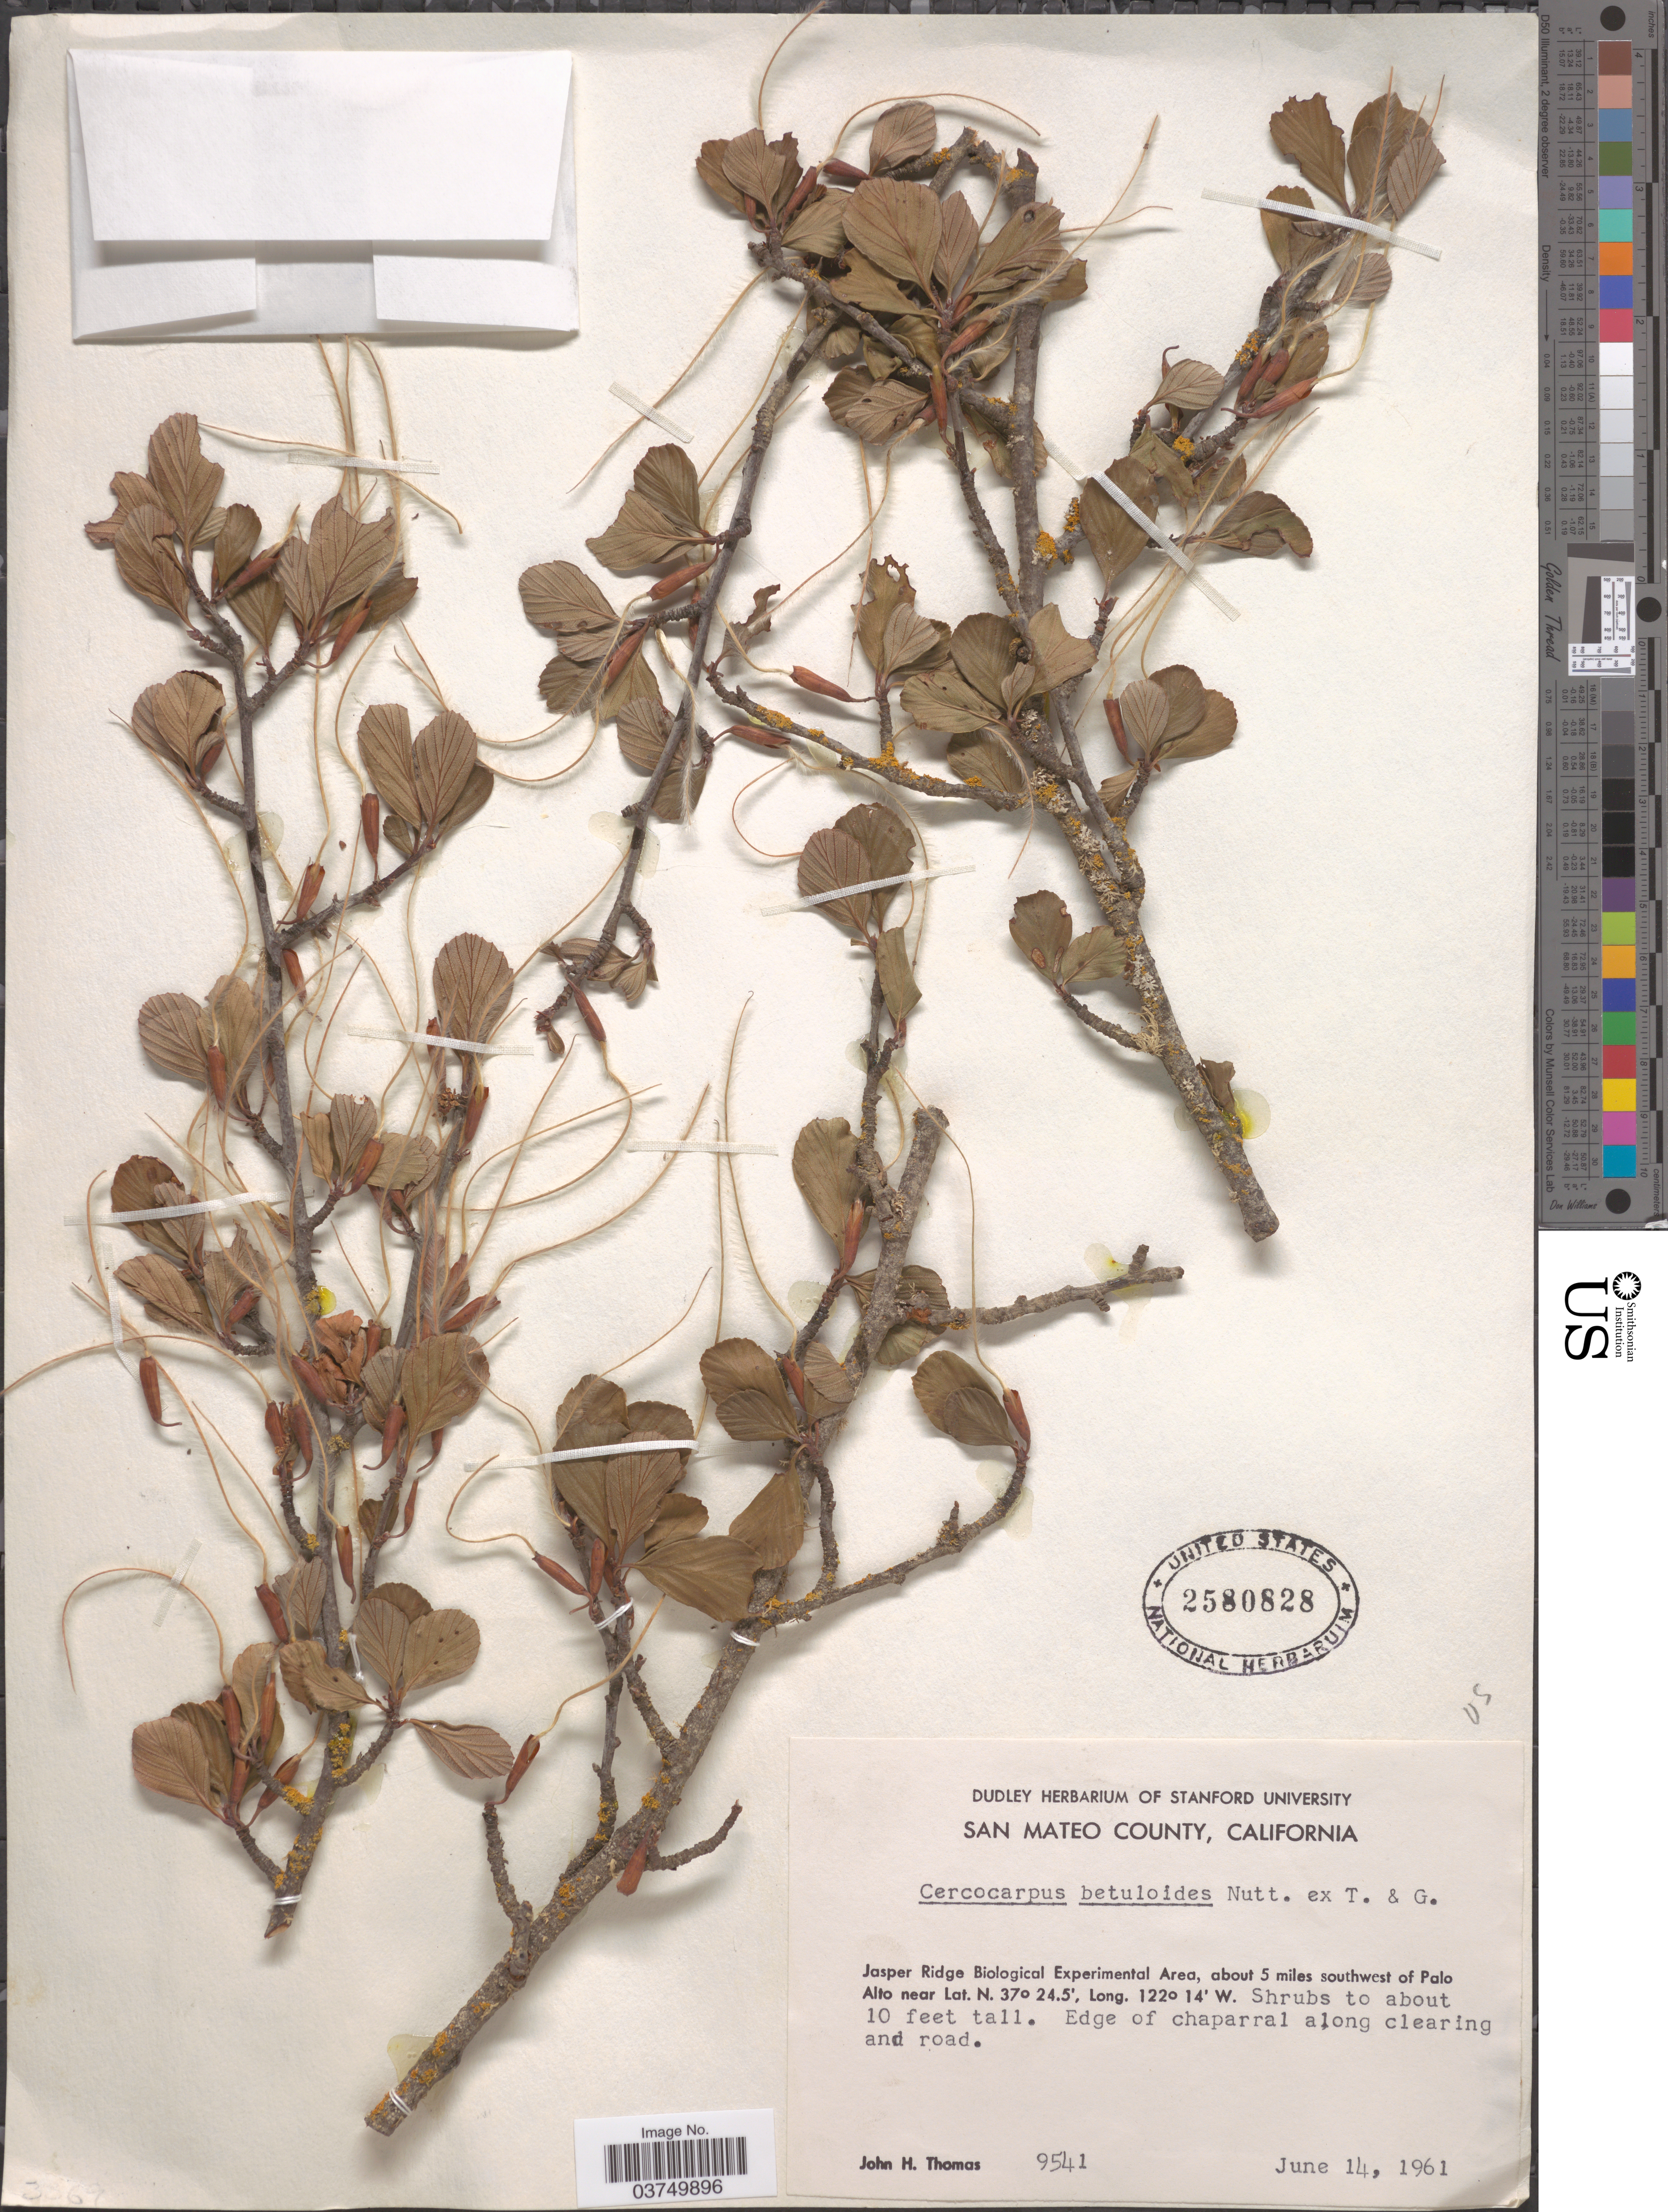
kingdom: Plantae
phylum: Tracheophyta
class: Magnoliopsida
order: Rosales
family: Rosaceae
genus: Cercocarpus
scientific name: Cercocarpus betuloides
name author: Nutt.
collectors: J. H. Thomas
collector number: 9541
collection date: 1961-06-14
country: United States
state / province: California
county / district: San Mateo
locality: San Mateo County. Jasper Ridge Biological Experimental Area, about 5 miles southwest of Palo Alto. Edge of chaparral along clearing and road.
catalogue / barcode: US 2580828